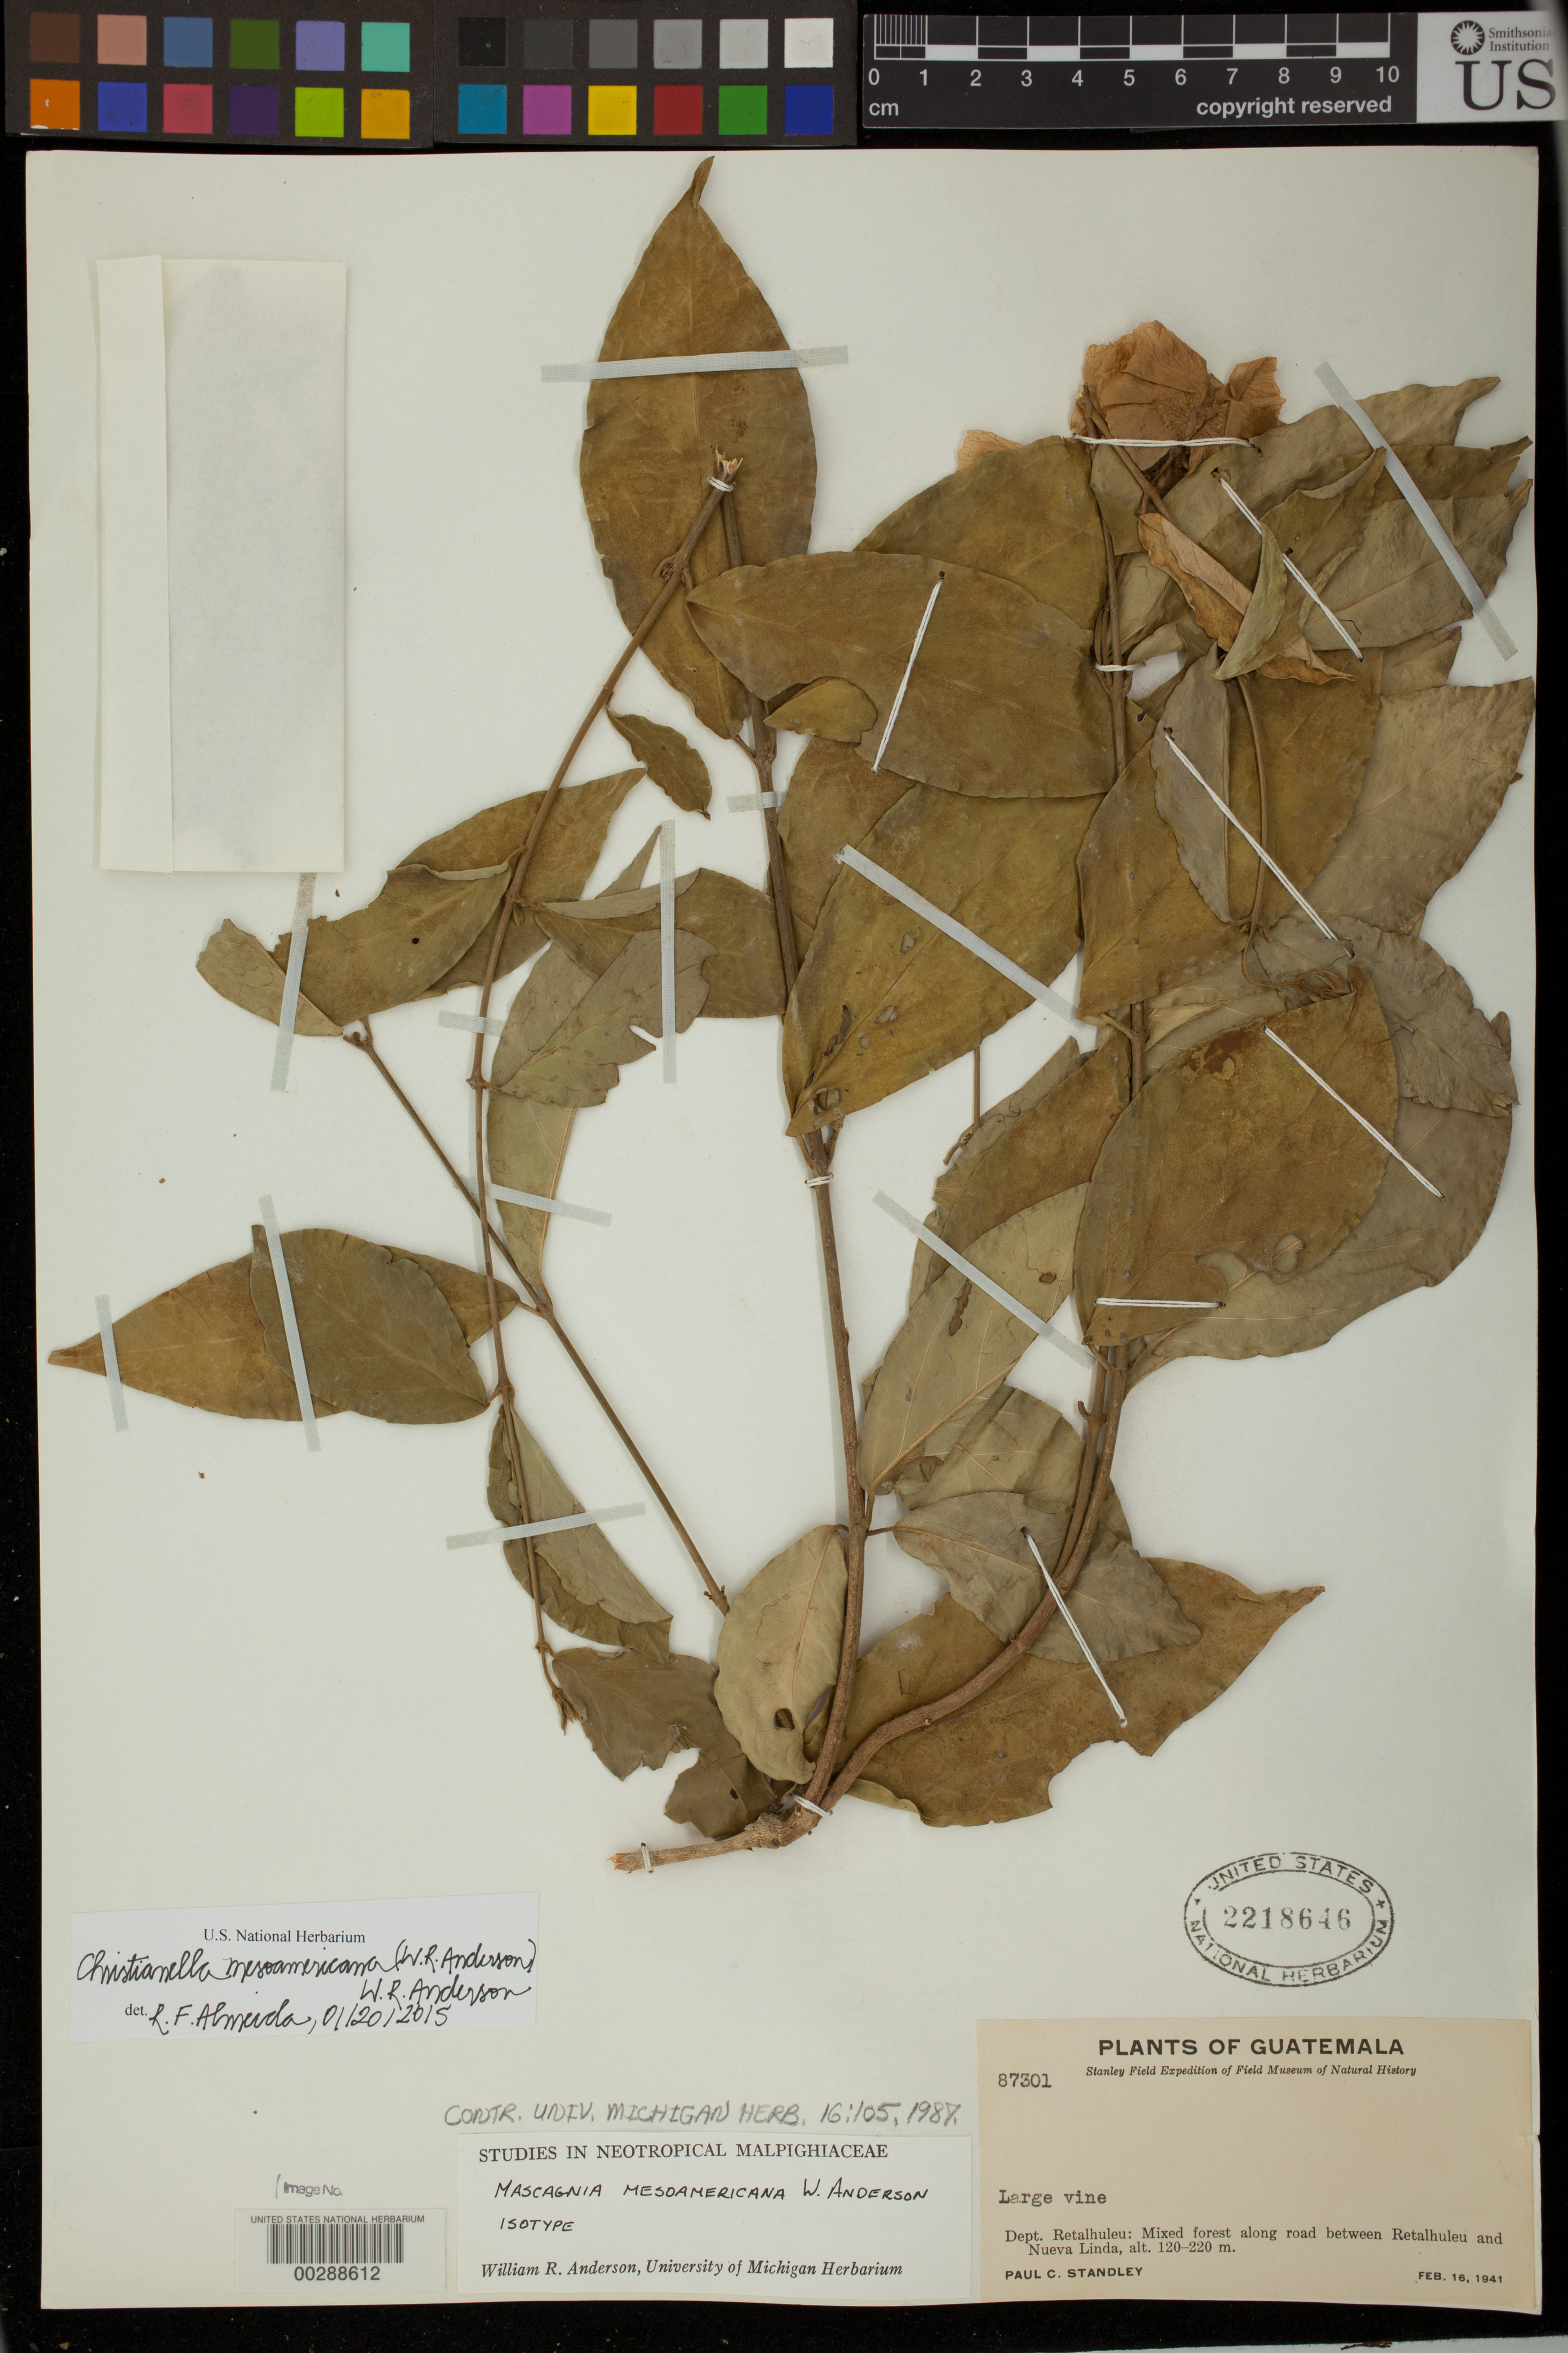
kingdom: Plantae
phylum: Rhodophyta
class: Florideophyceae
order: Acrochaetiales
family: Audouinellaceae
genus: Audouinella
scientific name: Audouinella hermannii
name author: (Roth) Duby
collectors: W. Migula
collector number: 82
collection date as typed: Sep 1905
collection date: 1905-09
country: Germany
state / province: Sachsen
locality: Erfurt District. Eisenach, elfengrotte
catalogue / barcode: US 91881